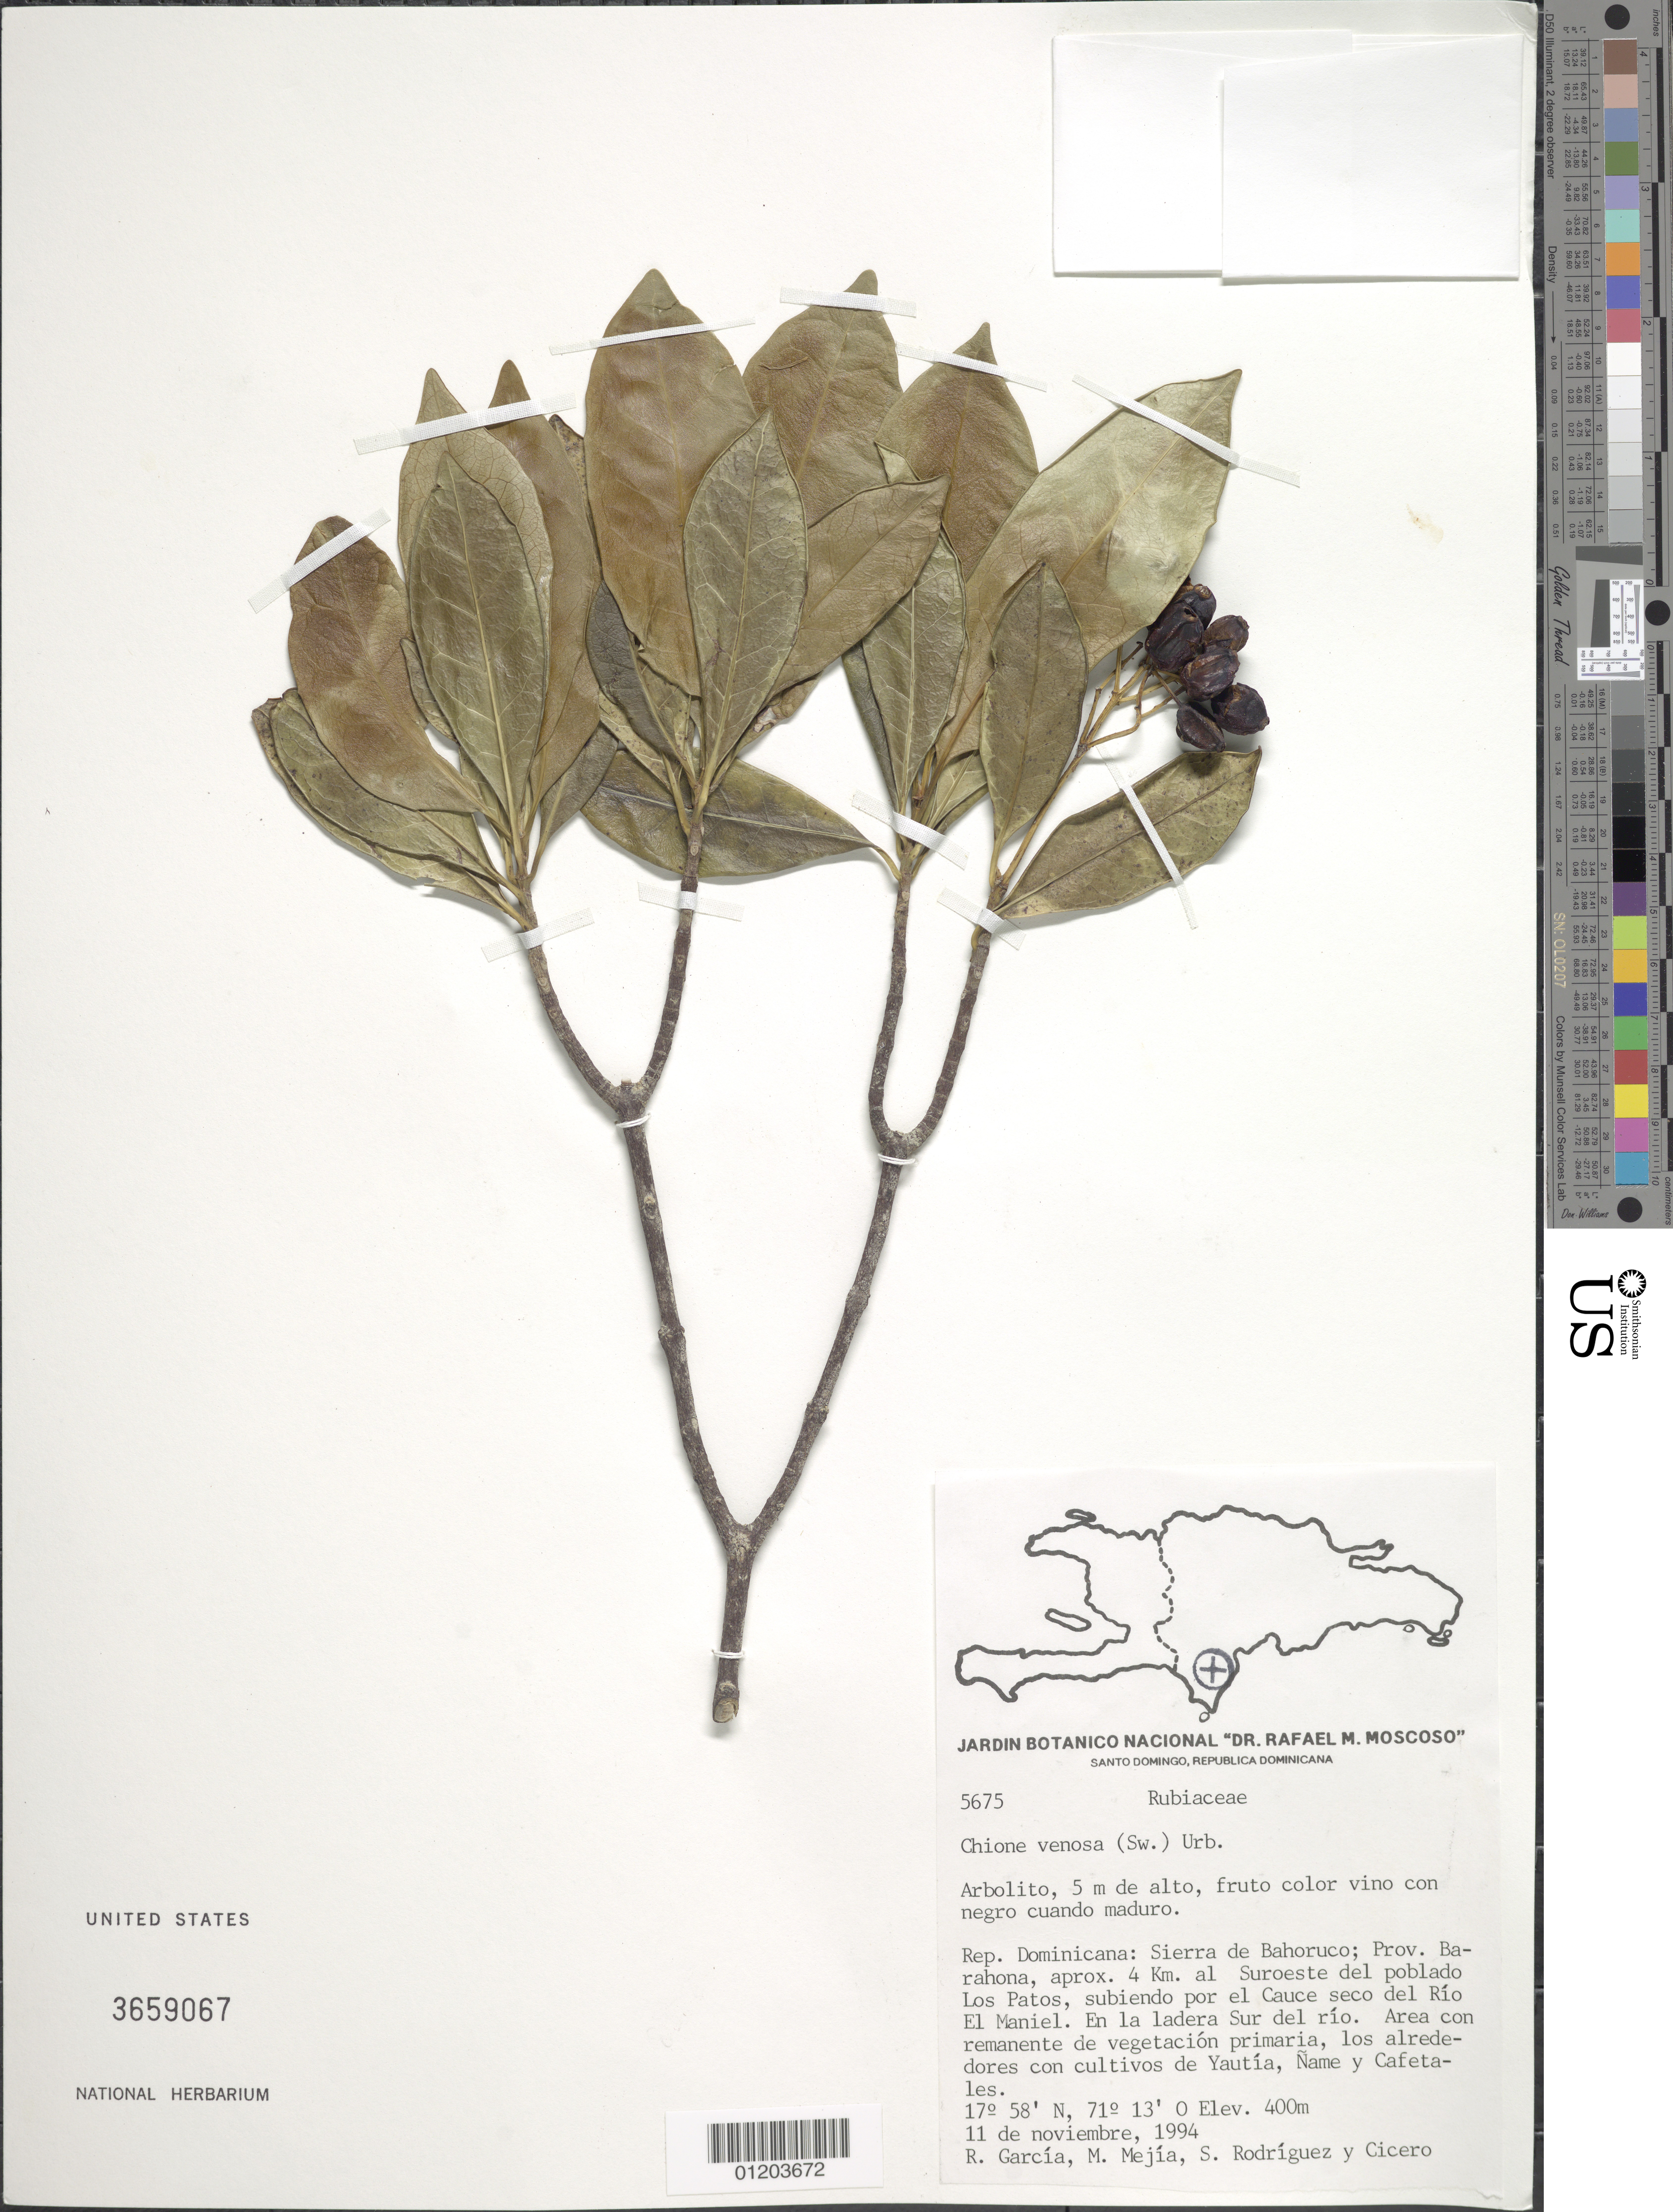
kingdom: Plantae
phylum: Tracheophyta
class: Magnoliopsida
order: Gentianales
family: Rubiaceae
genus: Chione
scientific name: Chione venosa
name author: (Sw.) Urb.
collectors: R. García, M. Mejia, S. Rodriguez & -. Cicero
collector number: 5675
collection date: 1994-11-11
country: Dominican Republic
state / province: Barahona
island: Hispaniola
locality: Sierra de Bahoruco, aprox. 4 km al Suroeste del poblado Los Patos, subiendo por el Cauce seco del Río El Maniel.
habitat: En la ladera Sur del río; area con remanente de vegetación primaria, los alrededores con cultivos de Yautía, Ñame y Cafetales.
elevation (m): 400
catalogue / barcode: US 3659067